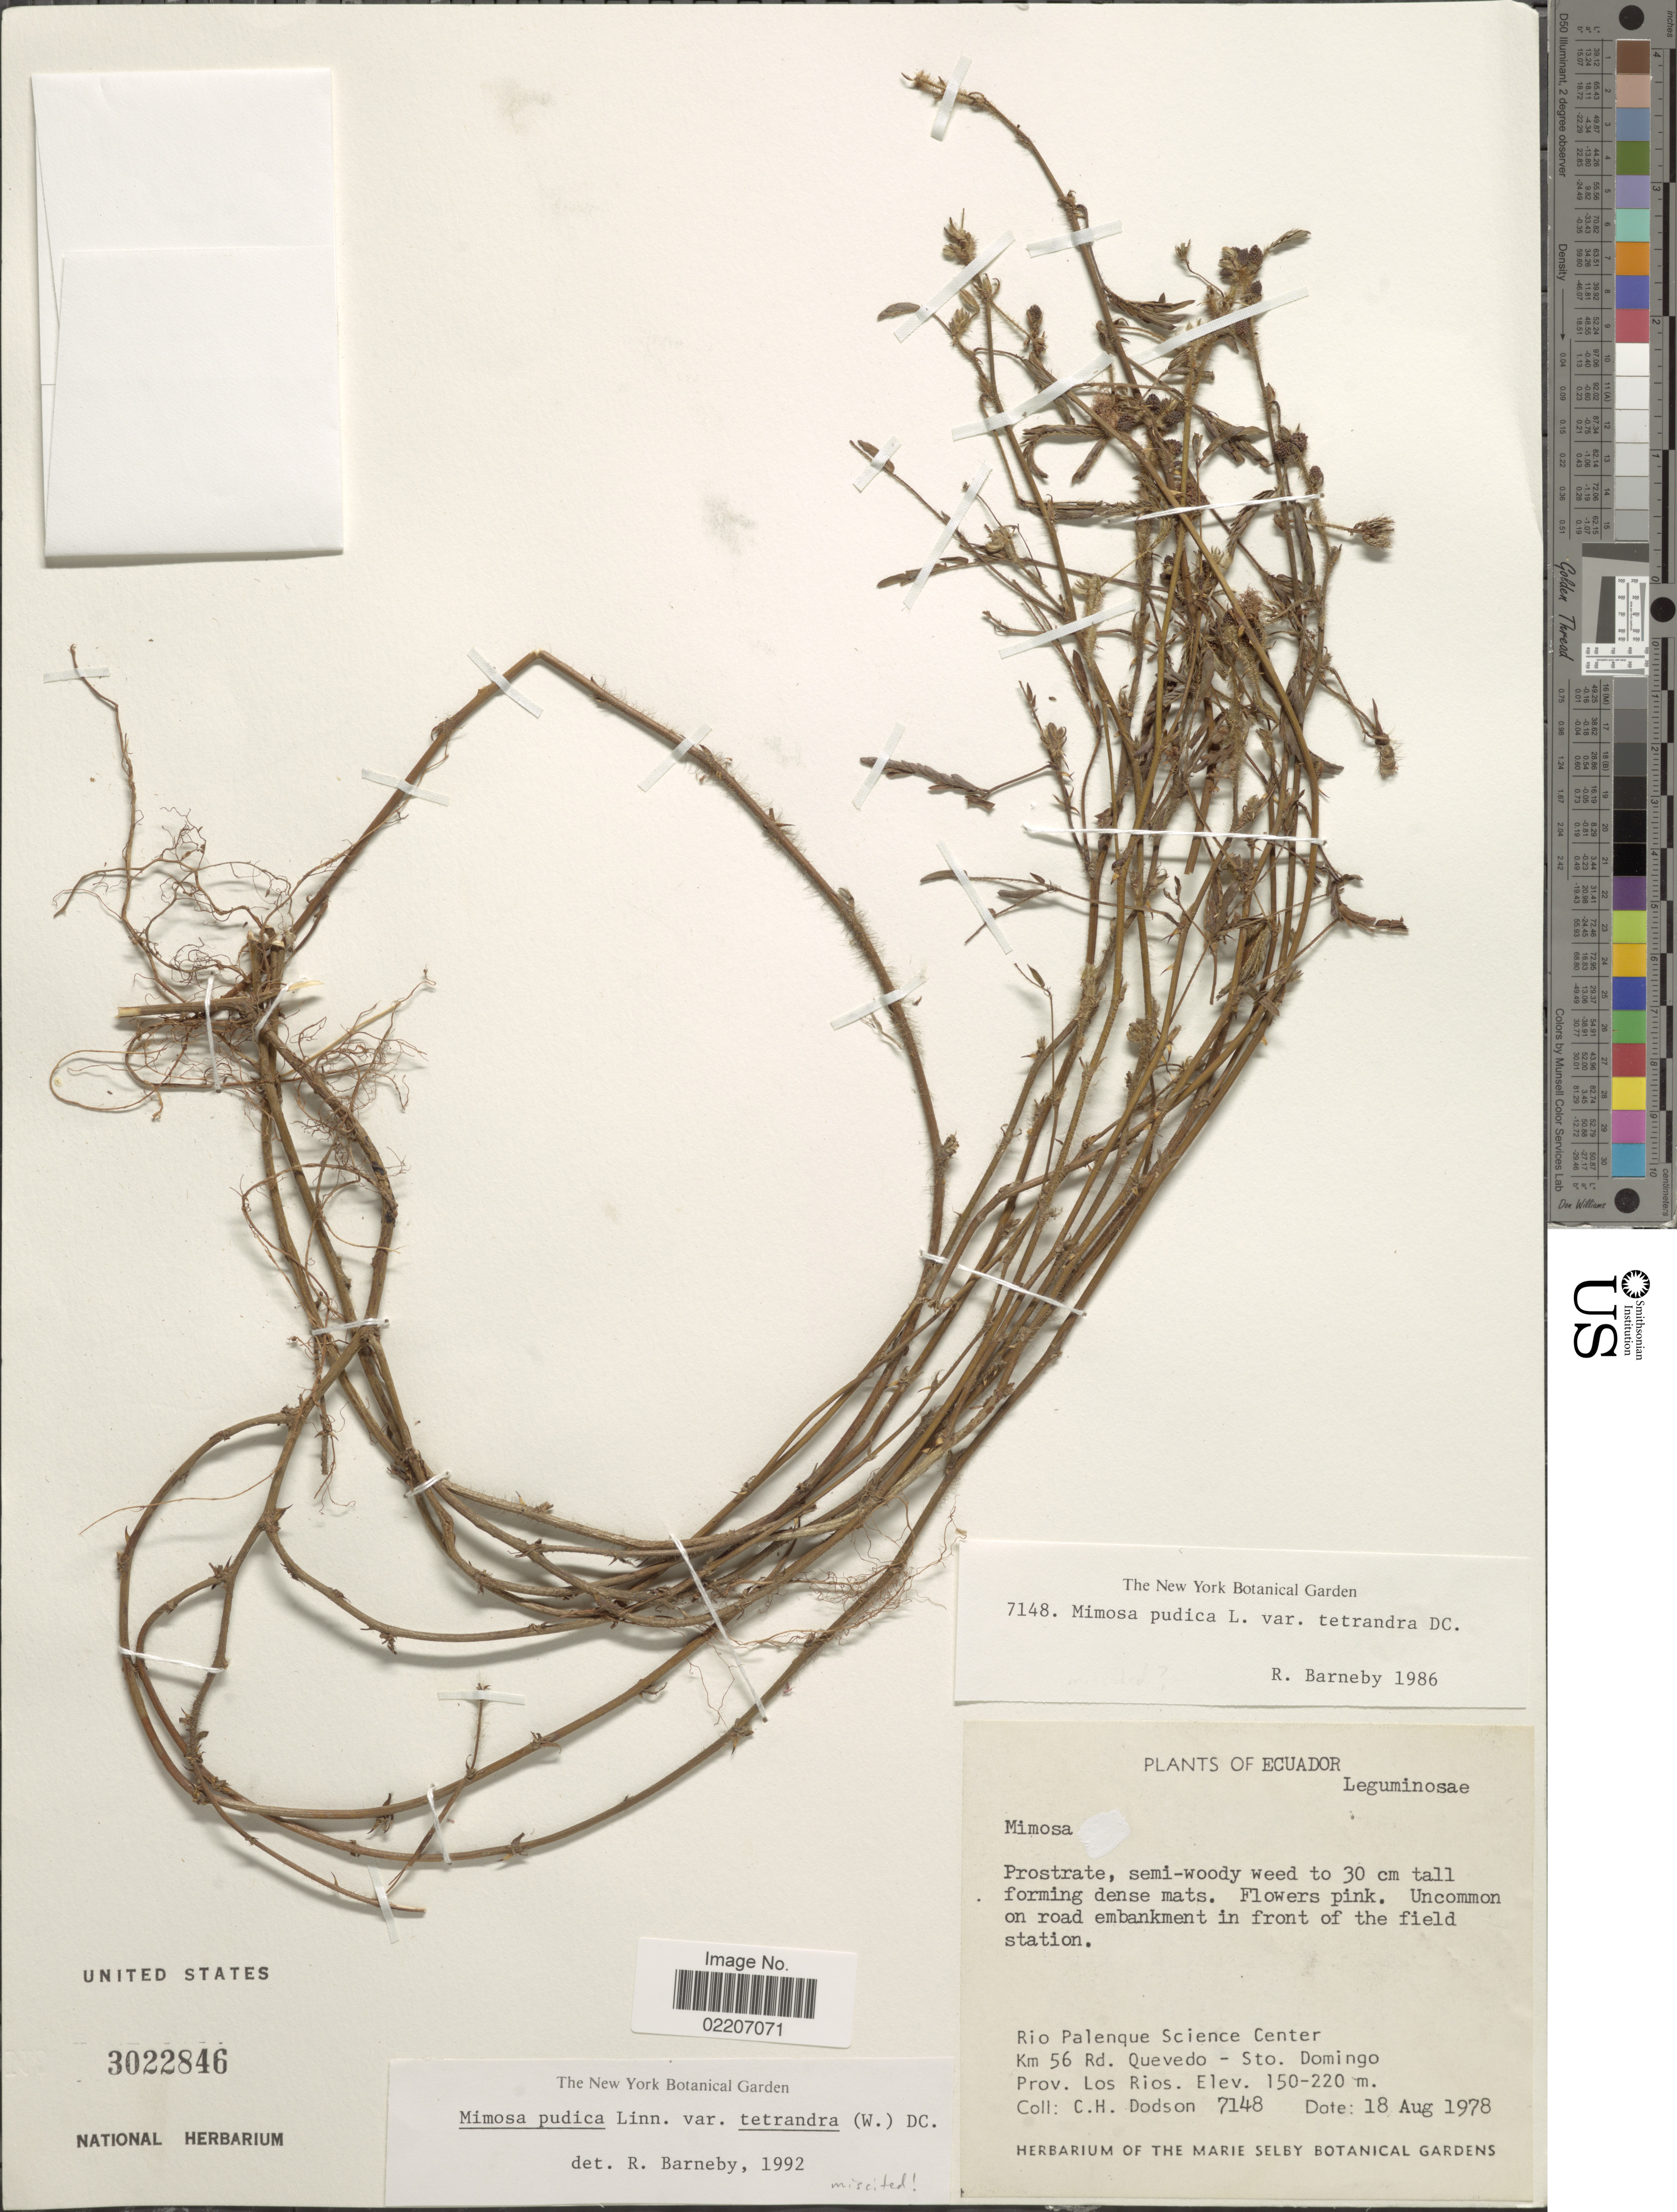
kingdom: Plantae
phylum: Tracheophyta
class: Magnoliopsida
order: Fabales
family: Fabaceae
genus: Mimosa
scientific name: Mimosa pudica var. tetrandra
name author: L.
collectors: C. H. Dodson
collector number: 7148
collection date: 1978-08-18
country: Ecuador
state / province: Los Ríos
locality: Rio Palenque Science Center, km 56 Rd. Quevedo-sto Domingo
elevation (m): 150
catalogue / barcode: US 3022846